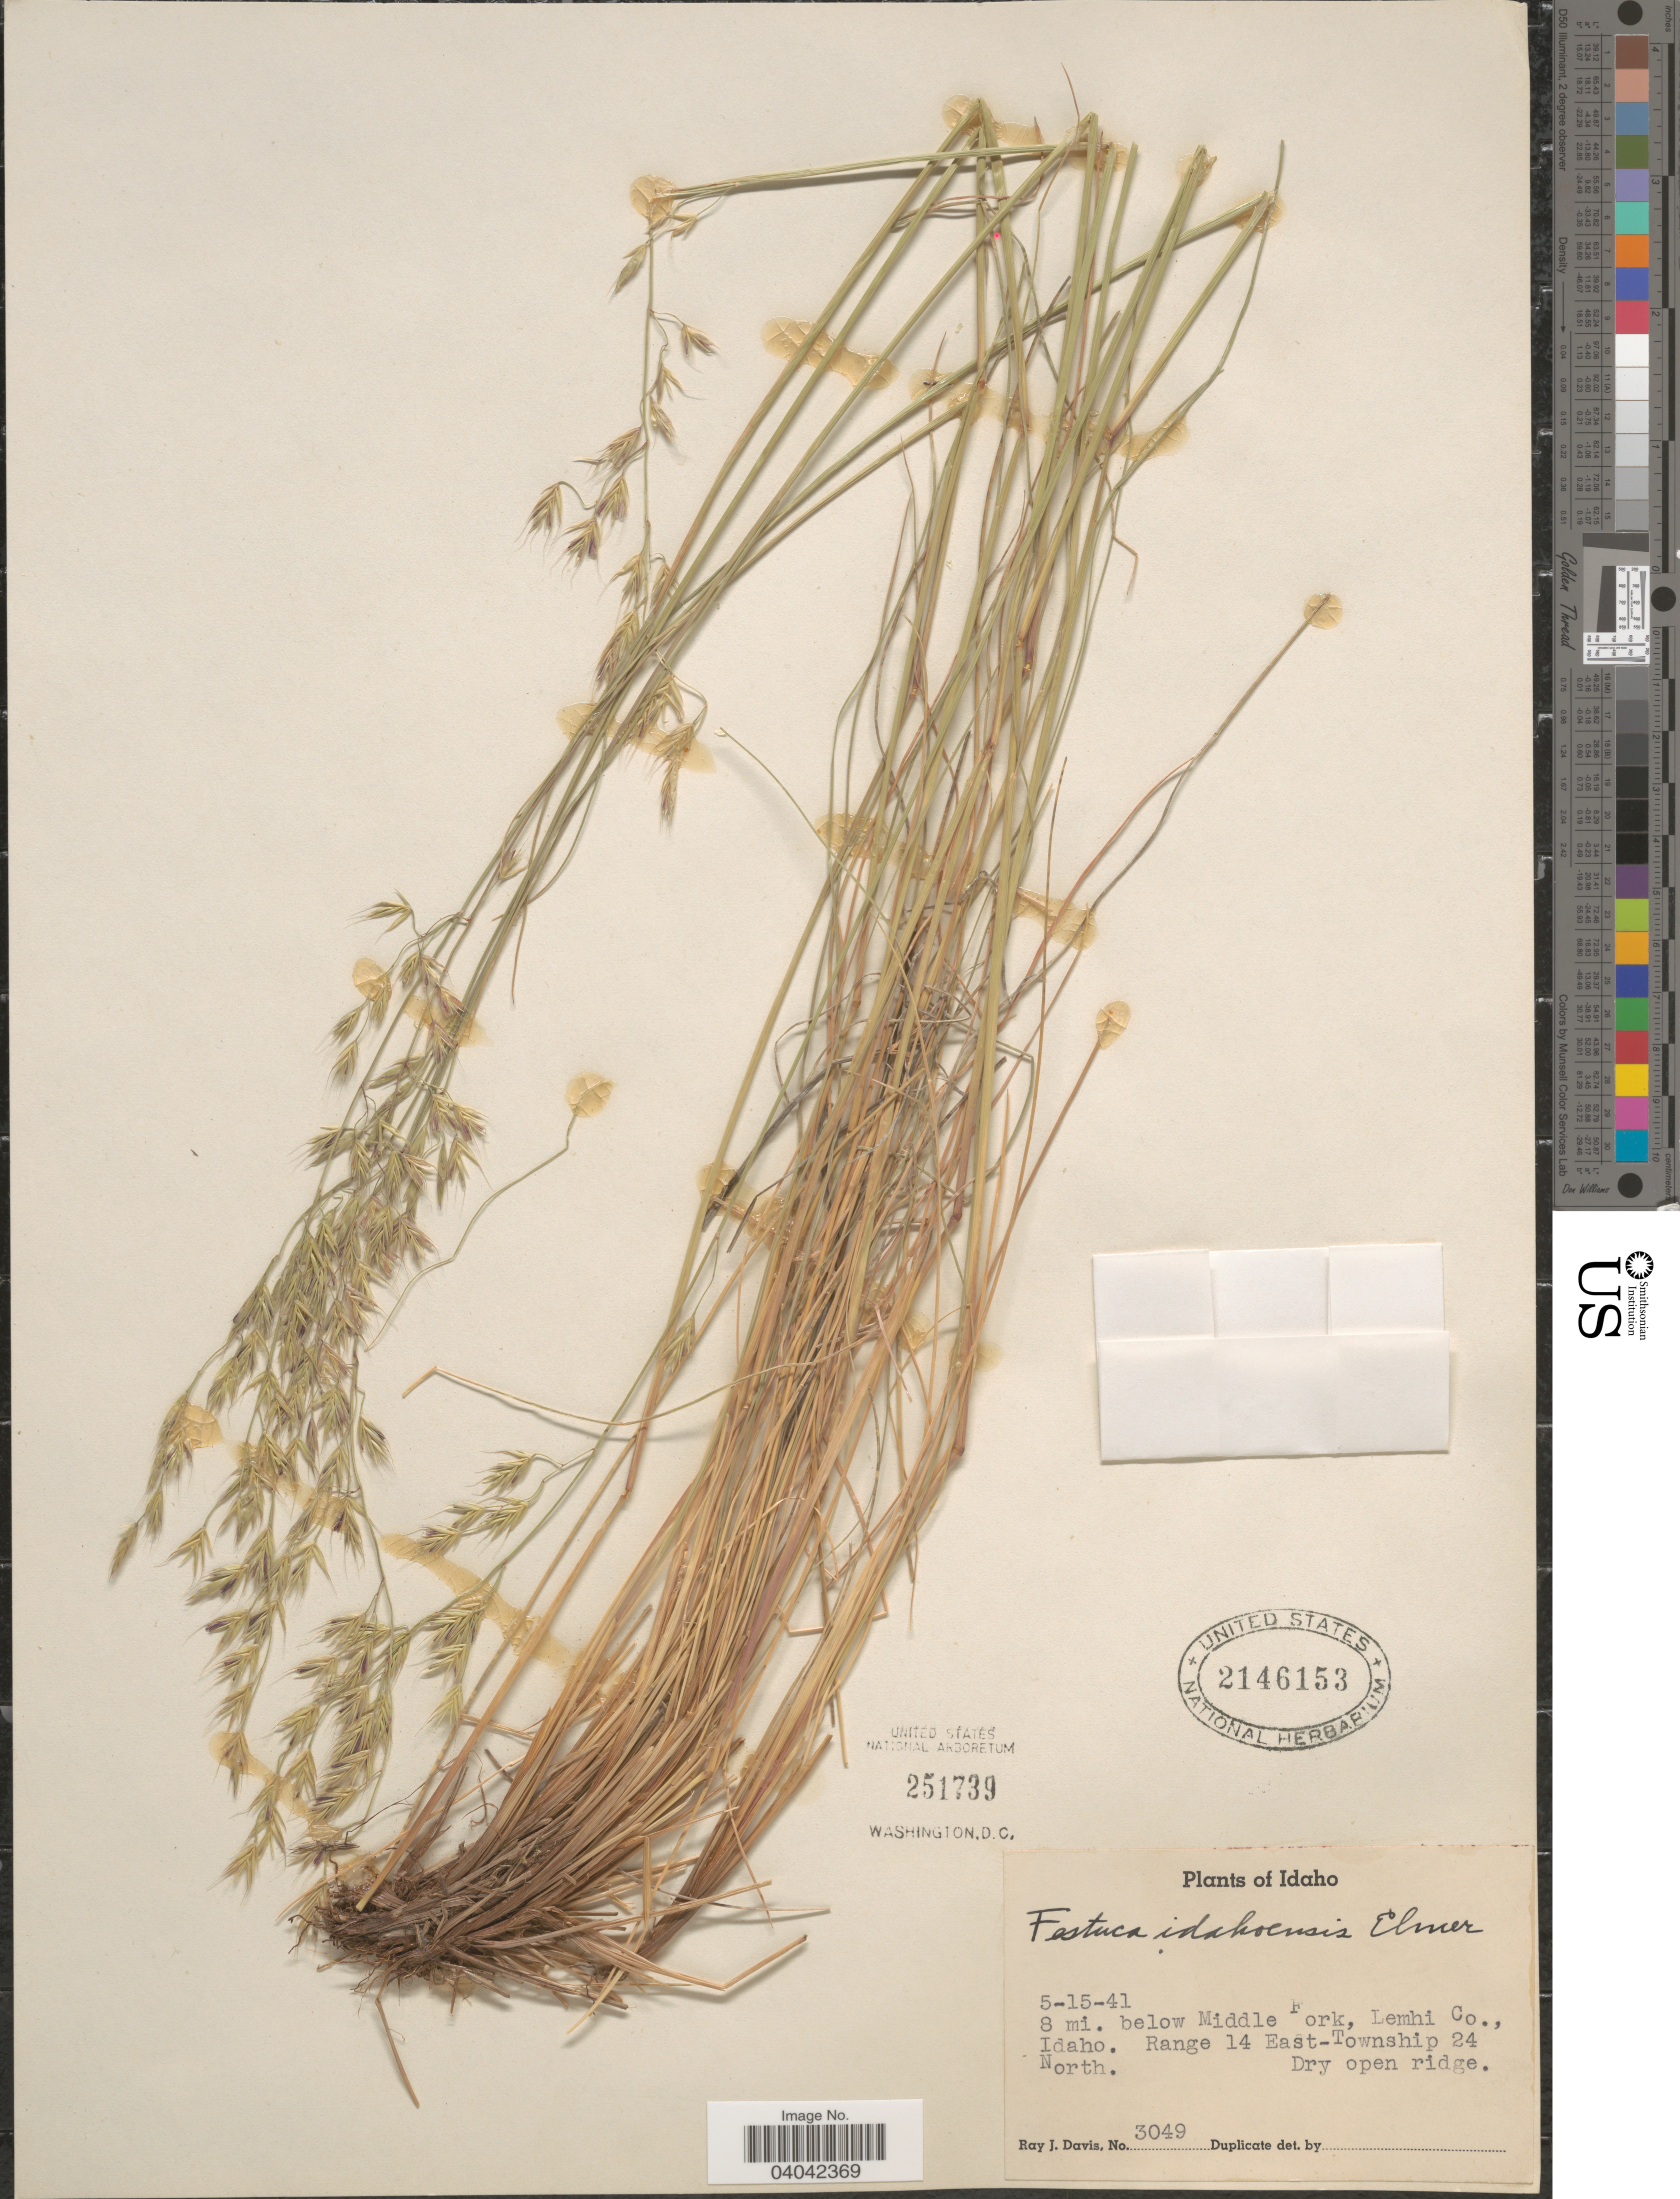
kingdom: Plantae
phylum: Tracheophyta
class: Liliopsida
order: Poales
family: Poaceae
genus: Festuca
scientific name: Festuca idahoensis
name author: Elmer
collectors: R. Davis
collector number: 3049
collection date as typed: Transcribed d/m/y: 15/5/41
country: United States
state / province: Idaho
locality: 8 mi. below Middle Fork, Lemhi Co. Range 14 East-Township 24 North.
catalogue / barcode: US 2146153